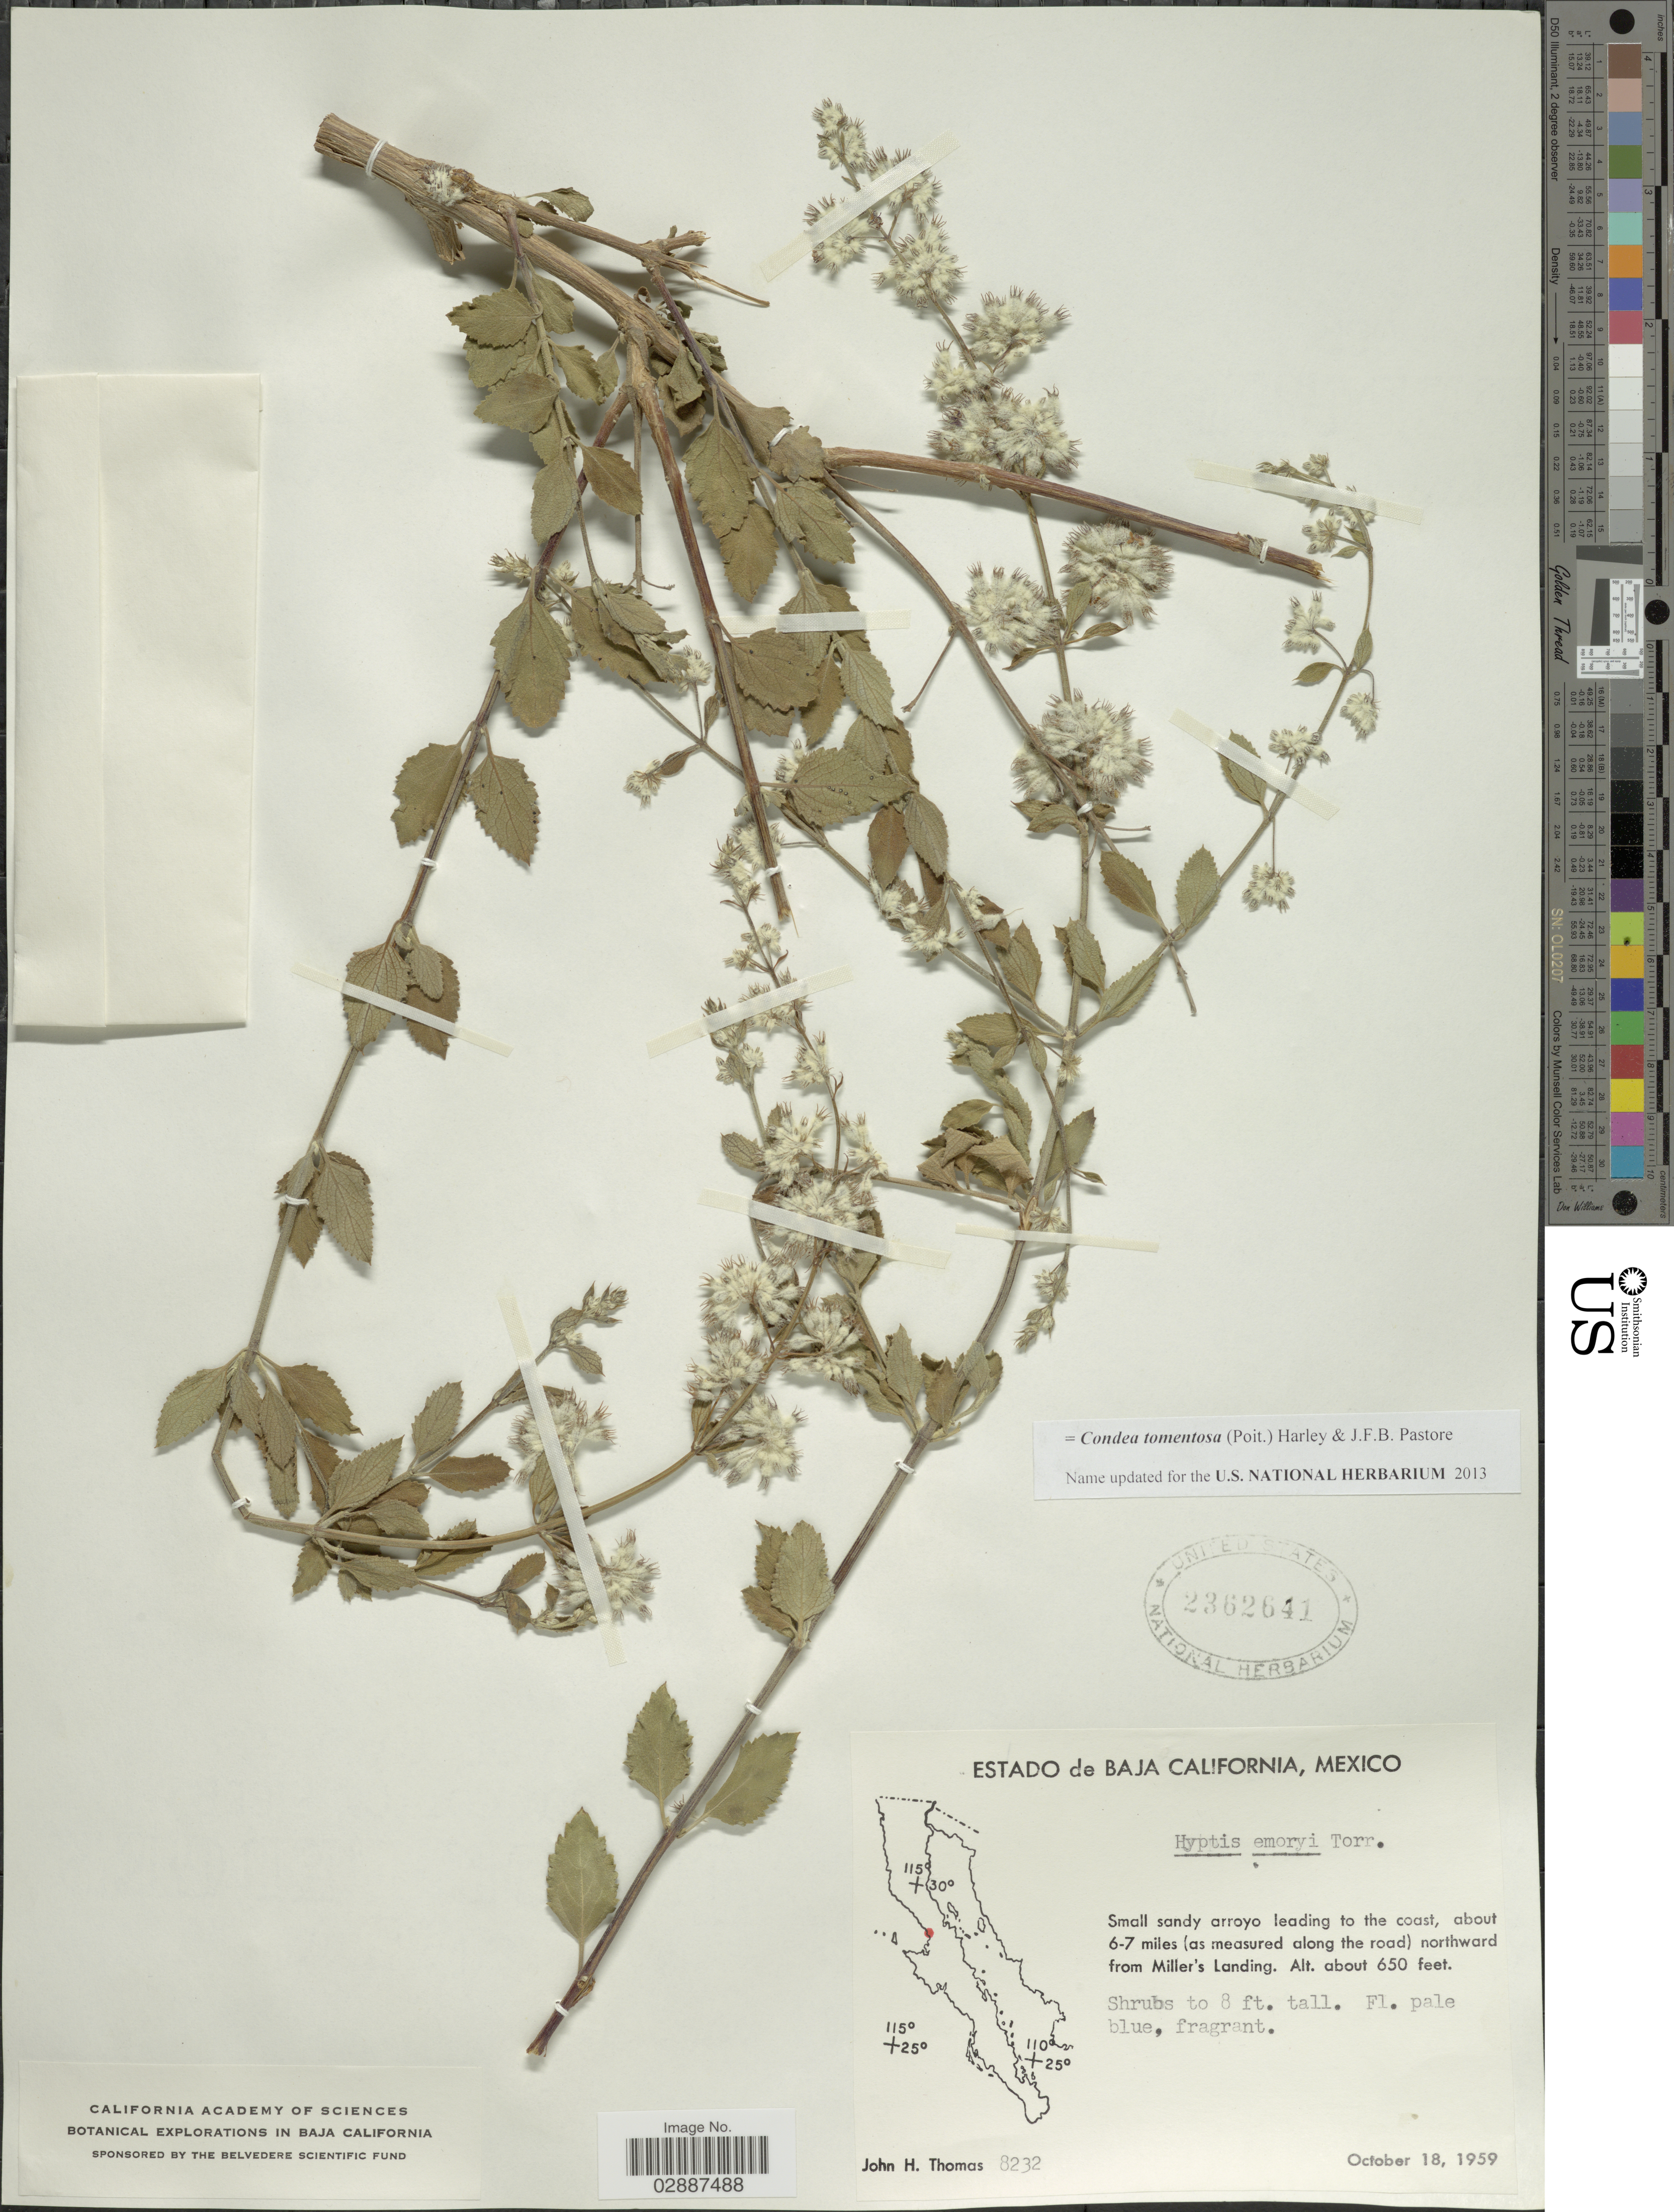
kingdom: Plantae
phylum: Tracheophyta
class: Magnoliopsida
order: Lamiales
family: Lamiaceae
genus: Condea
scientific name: Condea emoryi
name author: (Torr.) Harley & J.F.B. Pastore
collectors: J. H. Thomas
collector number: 8232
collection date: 1959-10-18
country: Mexico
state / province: Baja California Sur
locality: Small sandy arroyo leading to the coast, about 6-7 miles (as measured along the road) northward from Miller's Landing.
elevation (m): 198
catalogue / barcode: US 2362641